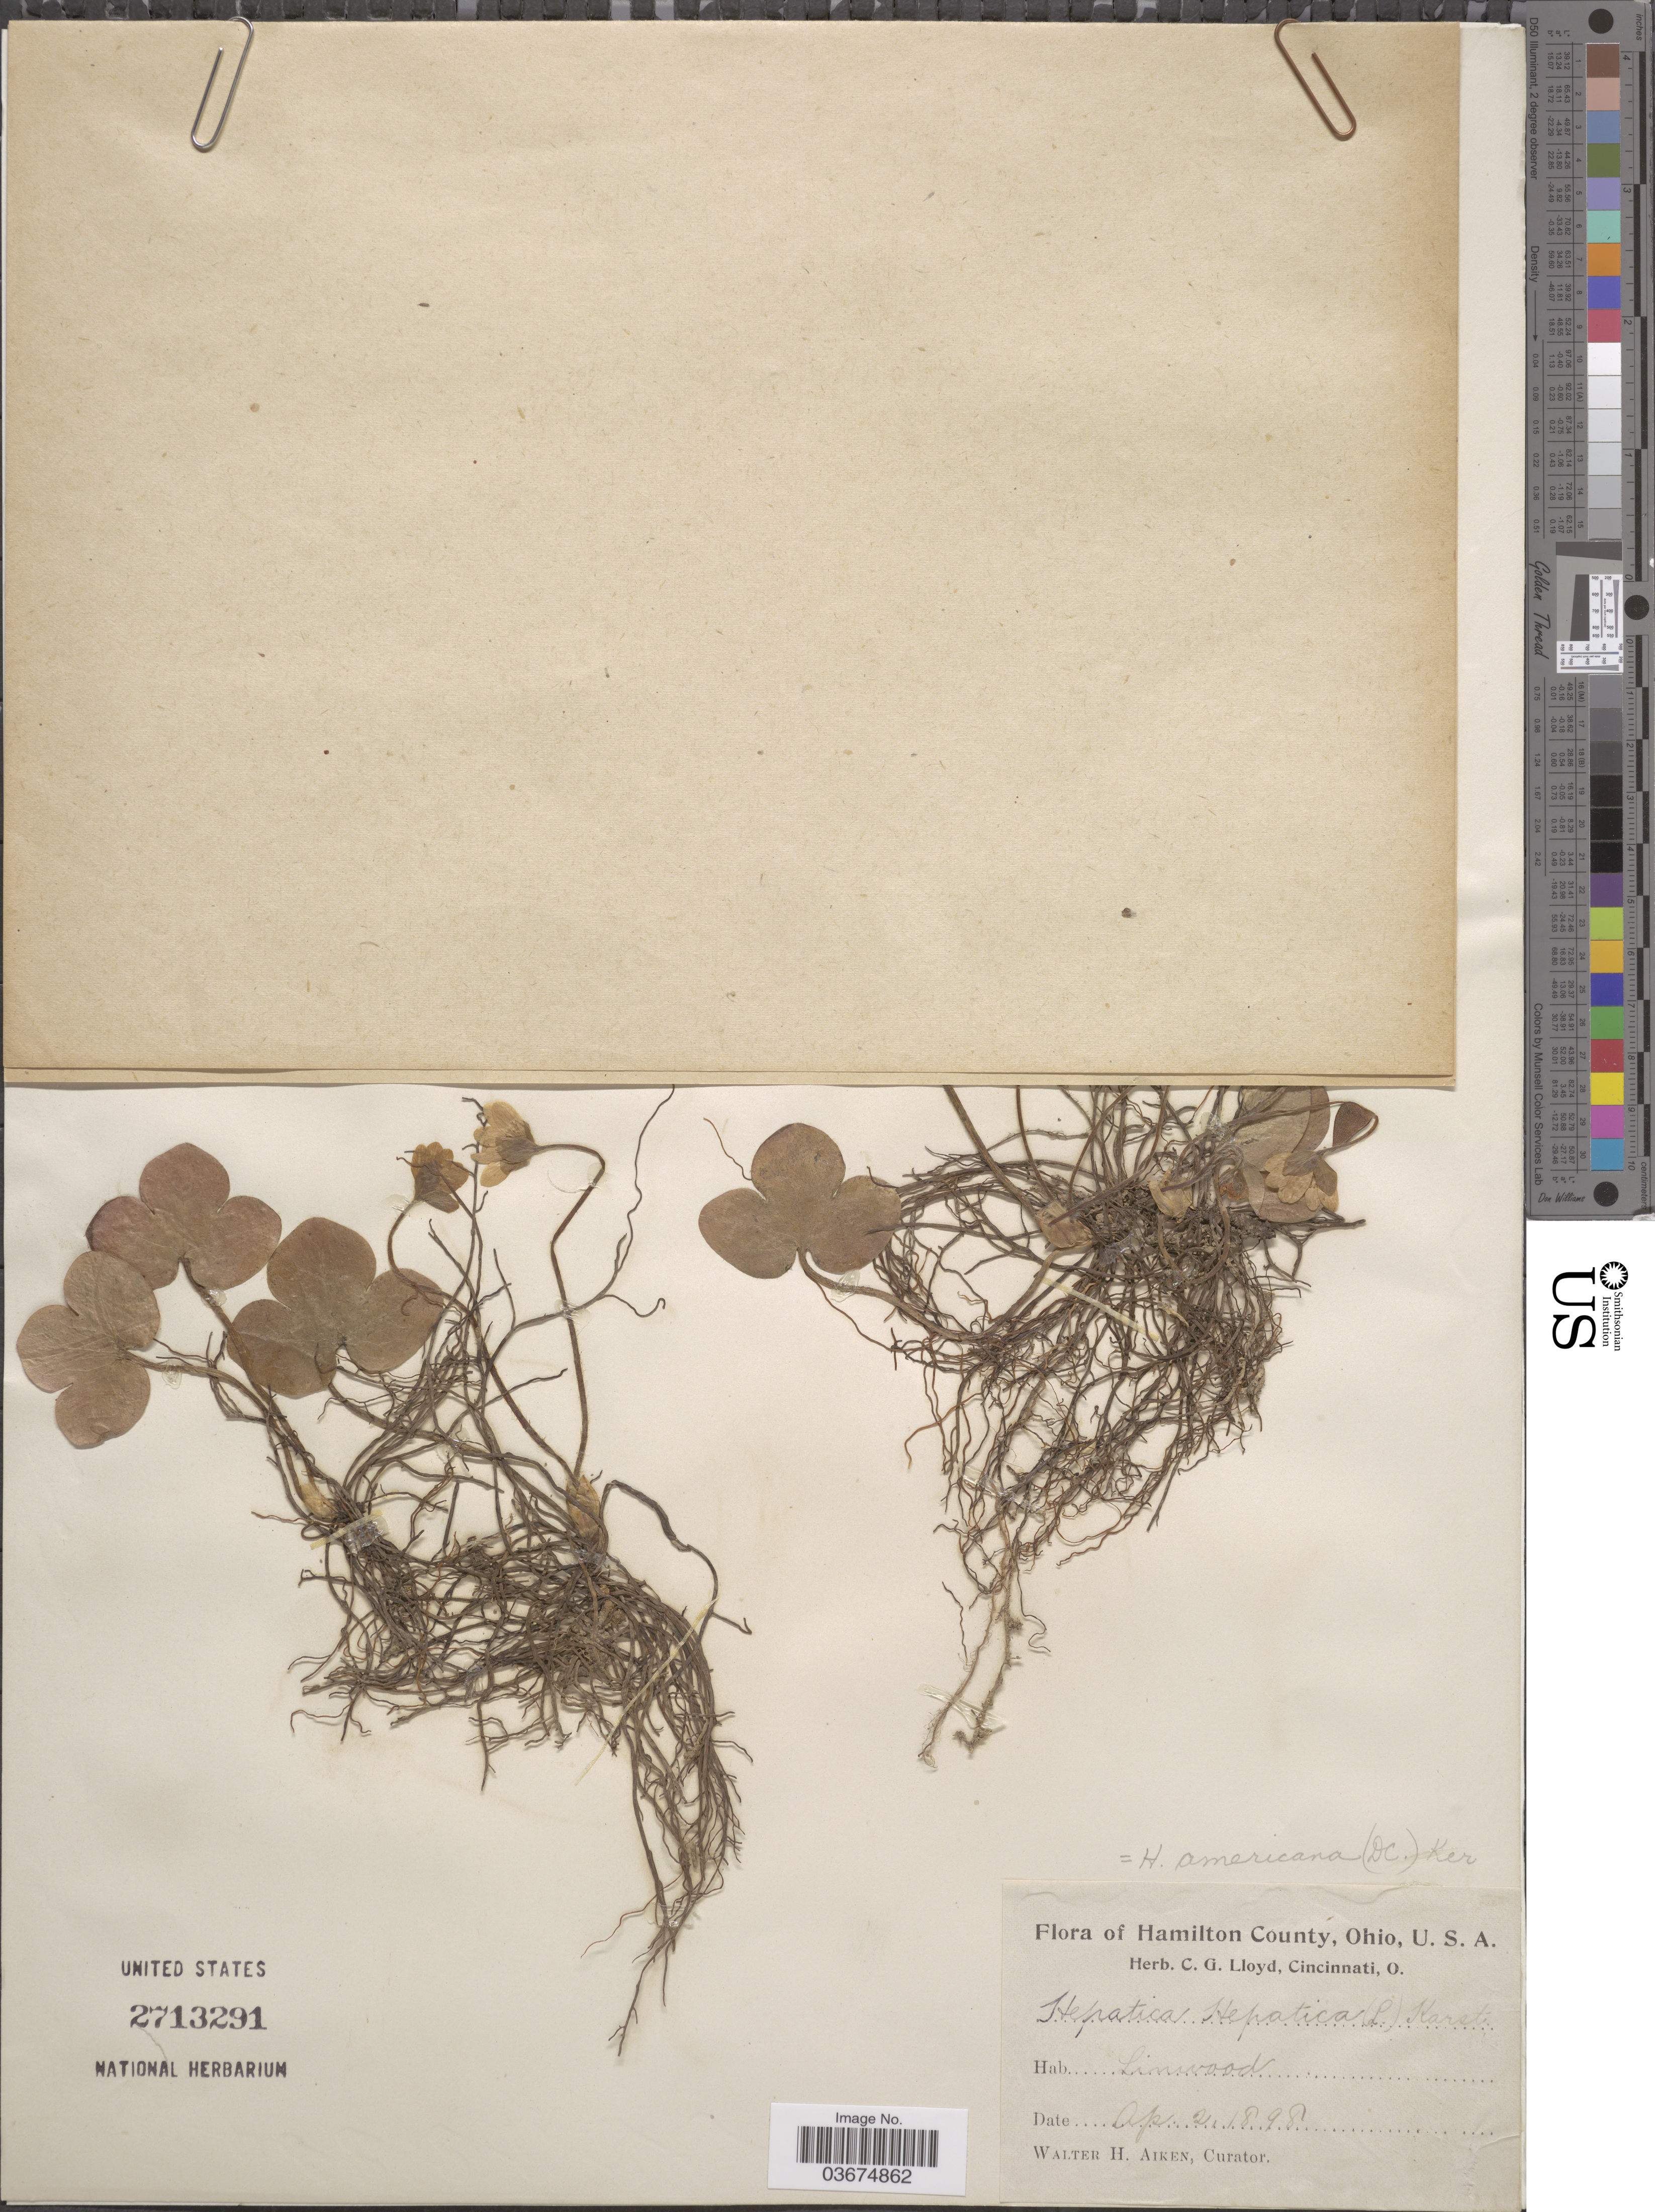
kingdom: Plantae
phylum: Tracheophyta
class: Magnoliopsida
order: Ranunculales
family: Ranunculaceae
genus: Hepatica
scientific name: Hepatica americana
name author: (DC.) Ker Gawl.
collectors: W. Aiken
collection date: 1898-04-02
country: United States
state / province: Ohio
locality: Hamilton County.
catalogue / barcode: US 2713291